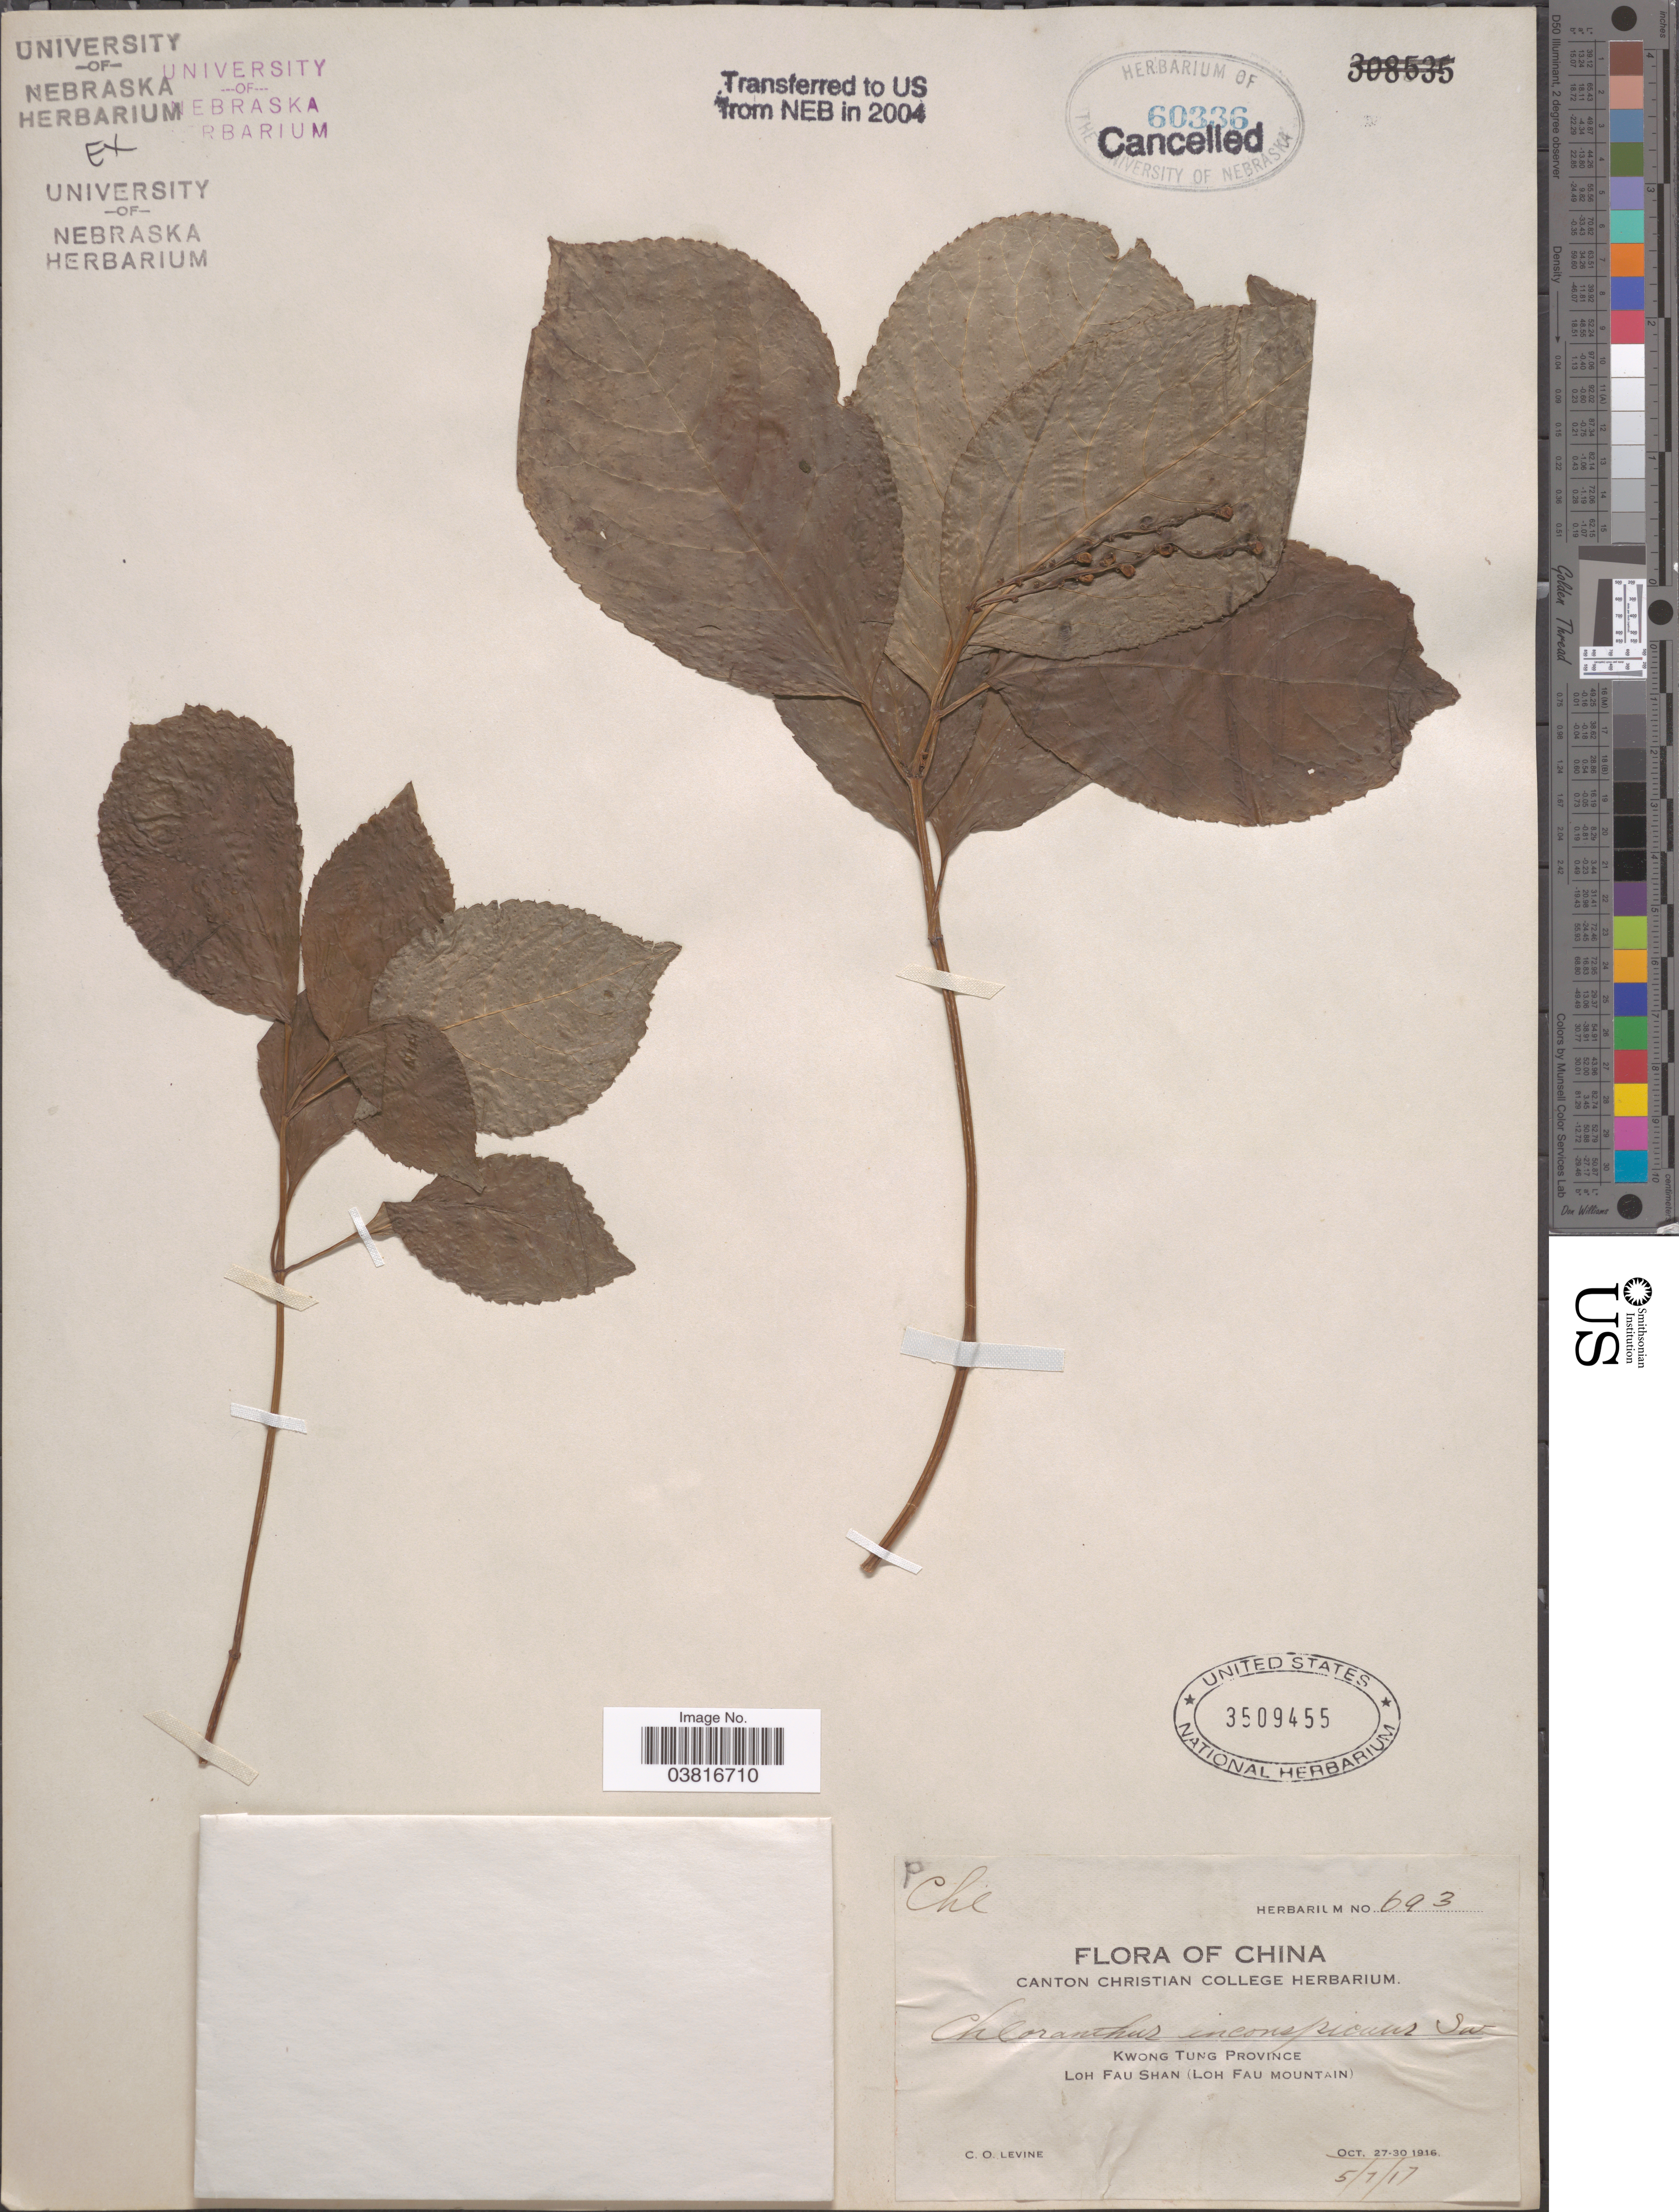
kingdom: Plantae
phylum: Tracheophyta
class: Magnoliopsida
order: Chloranthales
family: Chloranthaceae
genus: Chloranthus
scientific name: Chloranthus inconspicuus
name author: Sw.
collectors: C. O. Levine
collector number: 693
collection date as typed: Transcribed d/m/y: 5/7/17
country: China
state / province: Guangdong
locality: Kwong Tung Province. Loh Fau Shan (Loh Fau Mountain).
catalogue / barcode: US 3509455